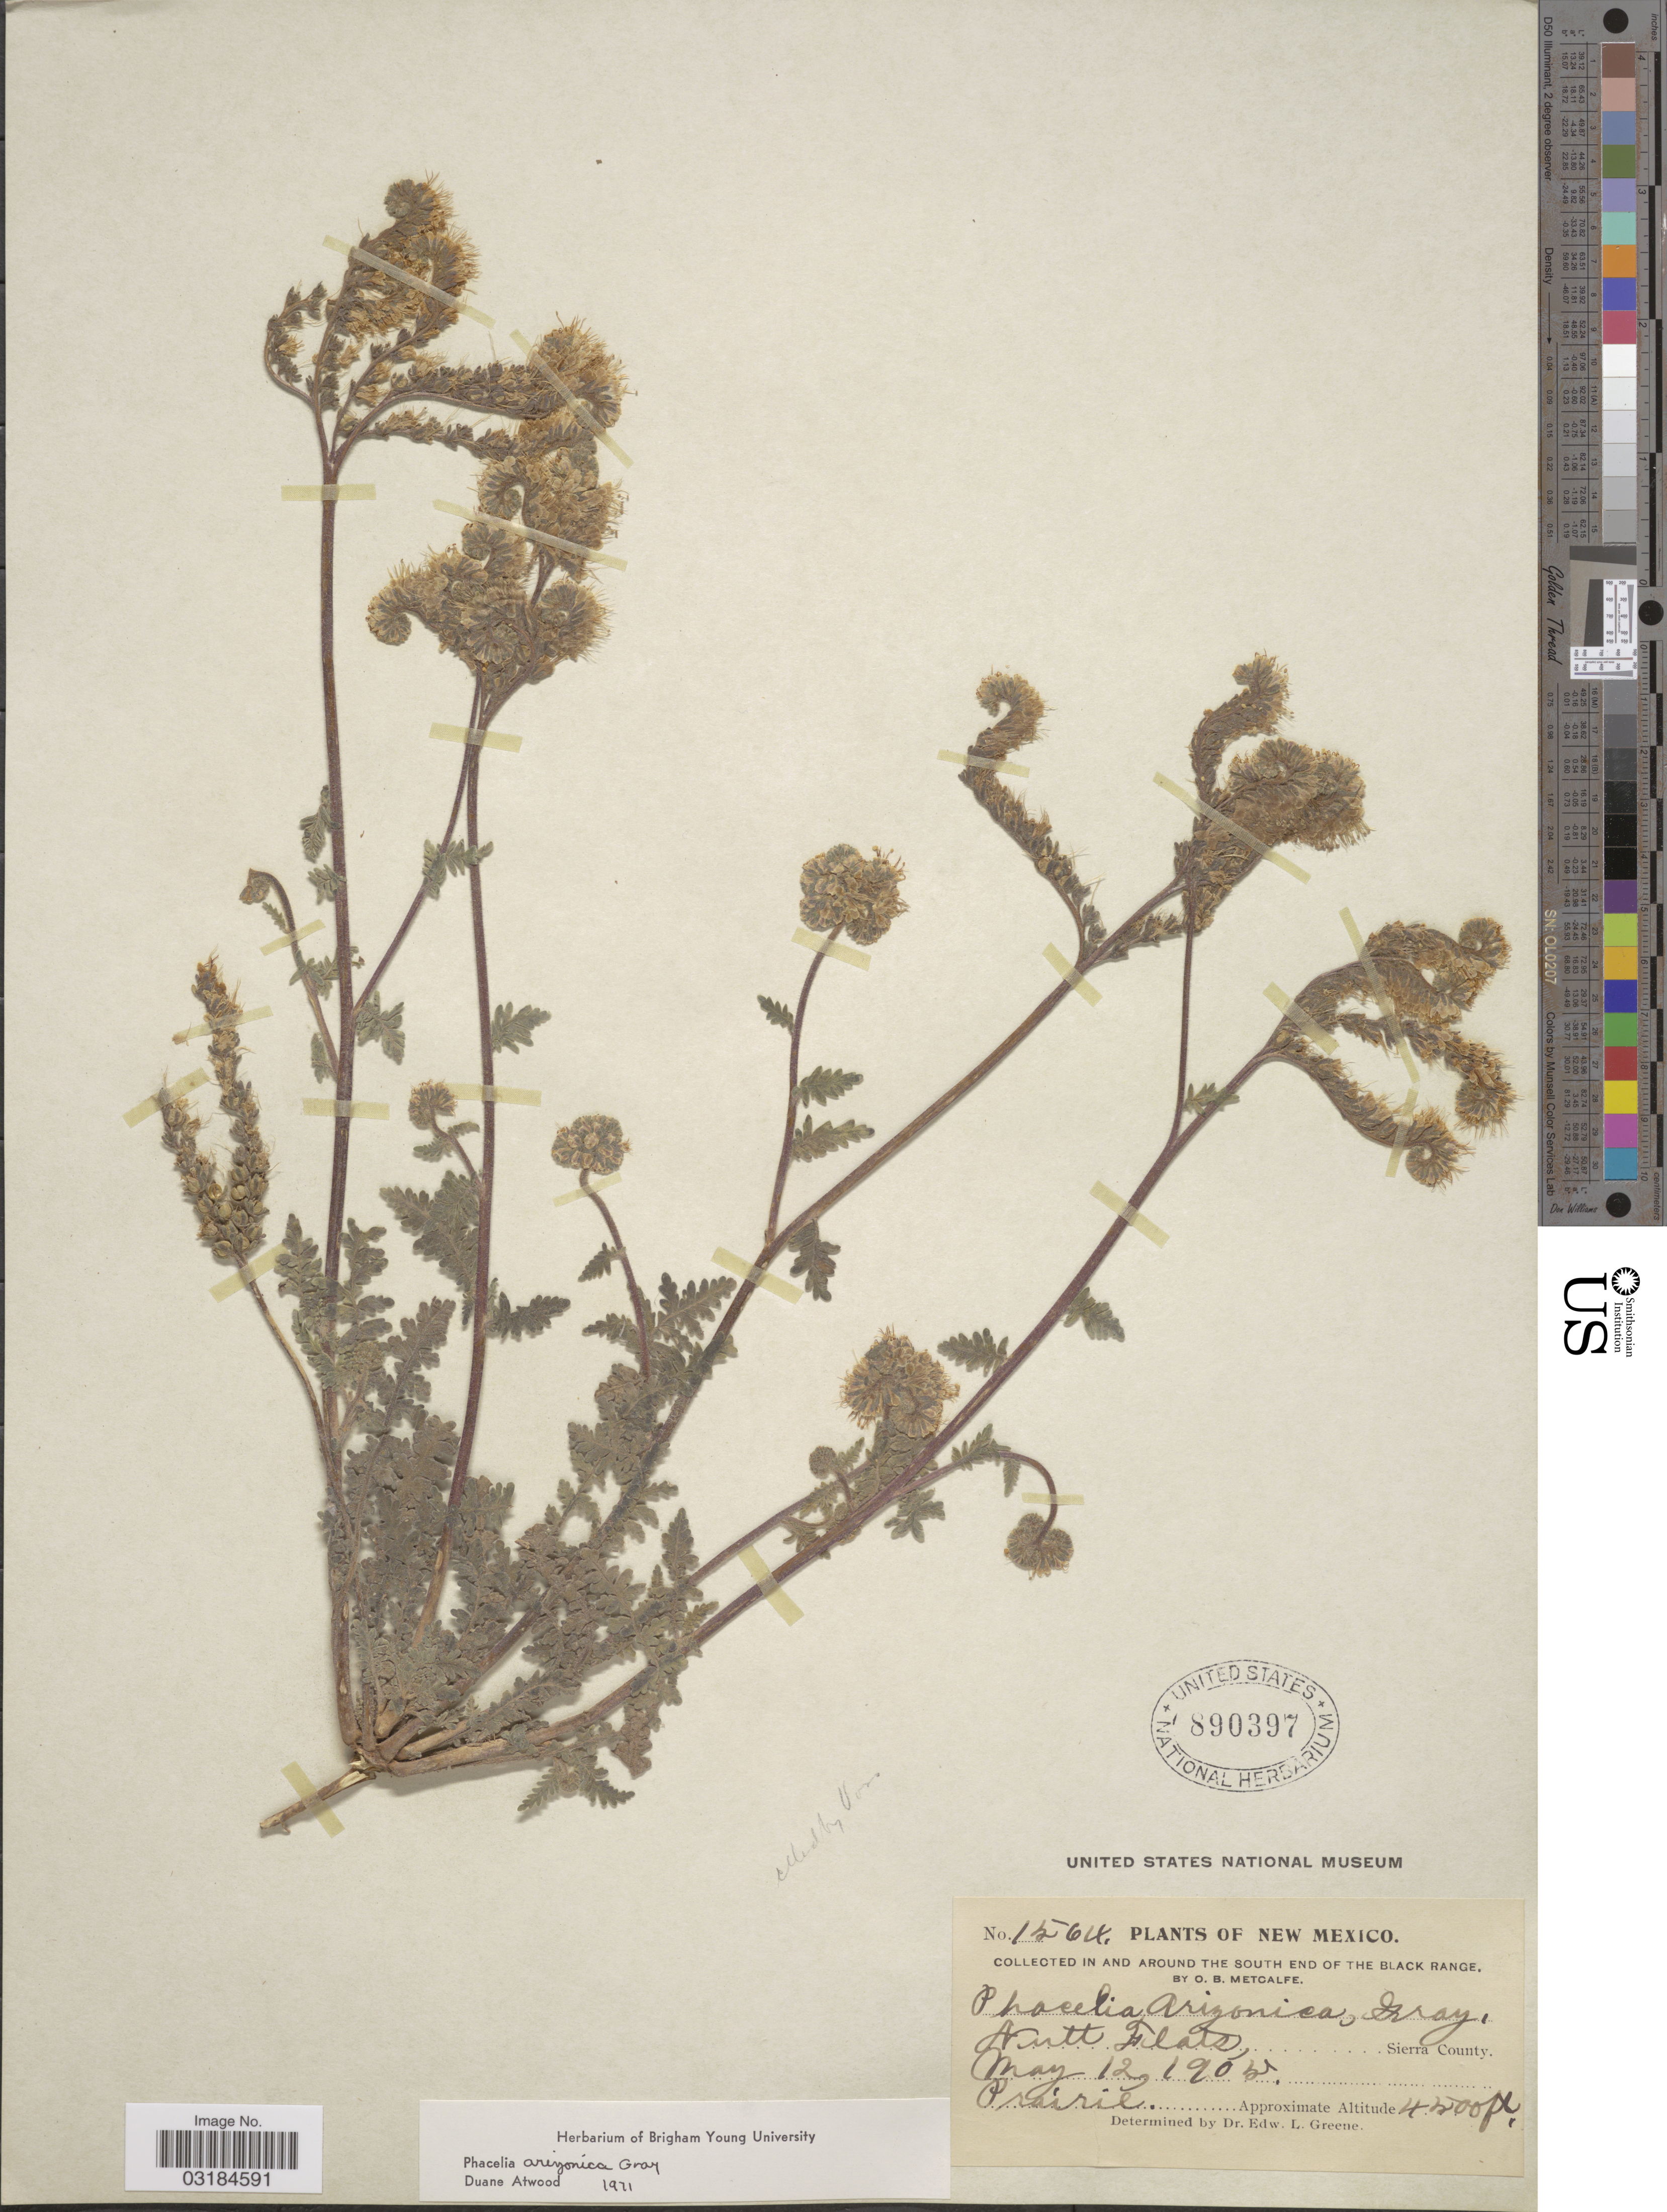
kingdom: Plantae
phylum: Tracheophyta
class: Magnoliopsida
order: Boraginales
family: Hydrophyllaceae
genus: Phacelia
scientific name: Phacelia arizonica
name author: A. Gray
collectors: O. B. Metcalfe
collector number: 1564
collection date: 1905-05-12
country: United States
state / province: New Mexico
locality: In and around the south end of the Black Range. Sierra County.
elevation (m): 1372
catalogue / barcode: US 890397